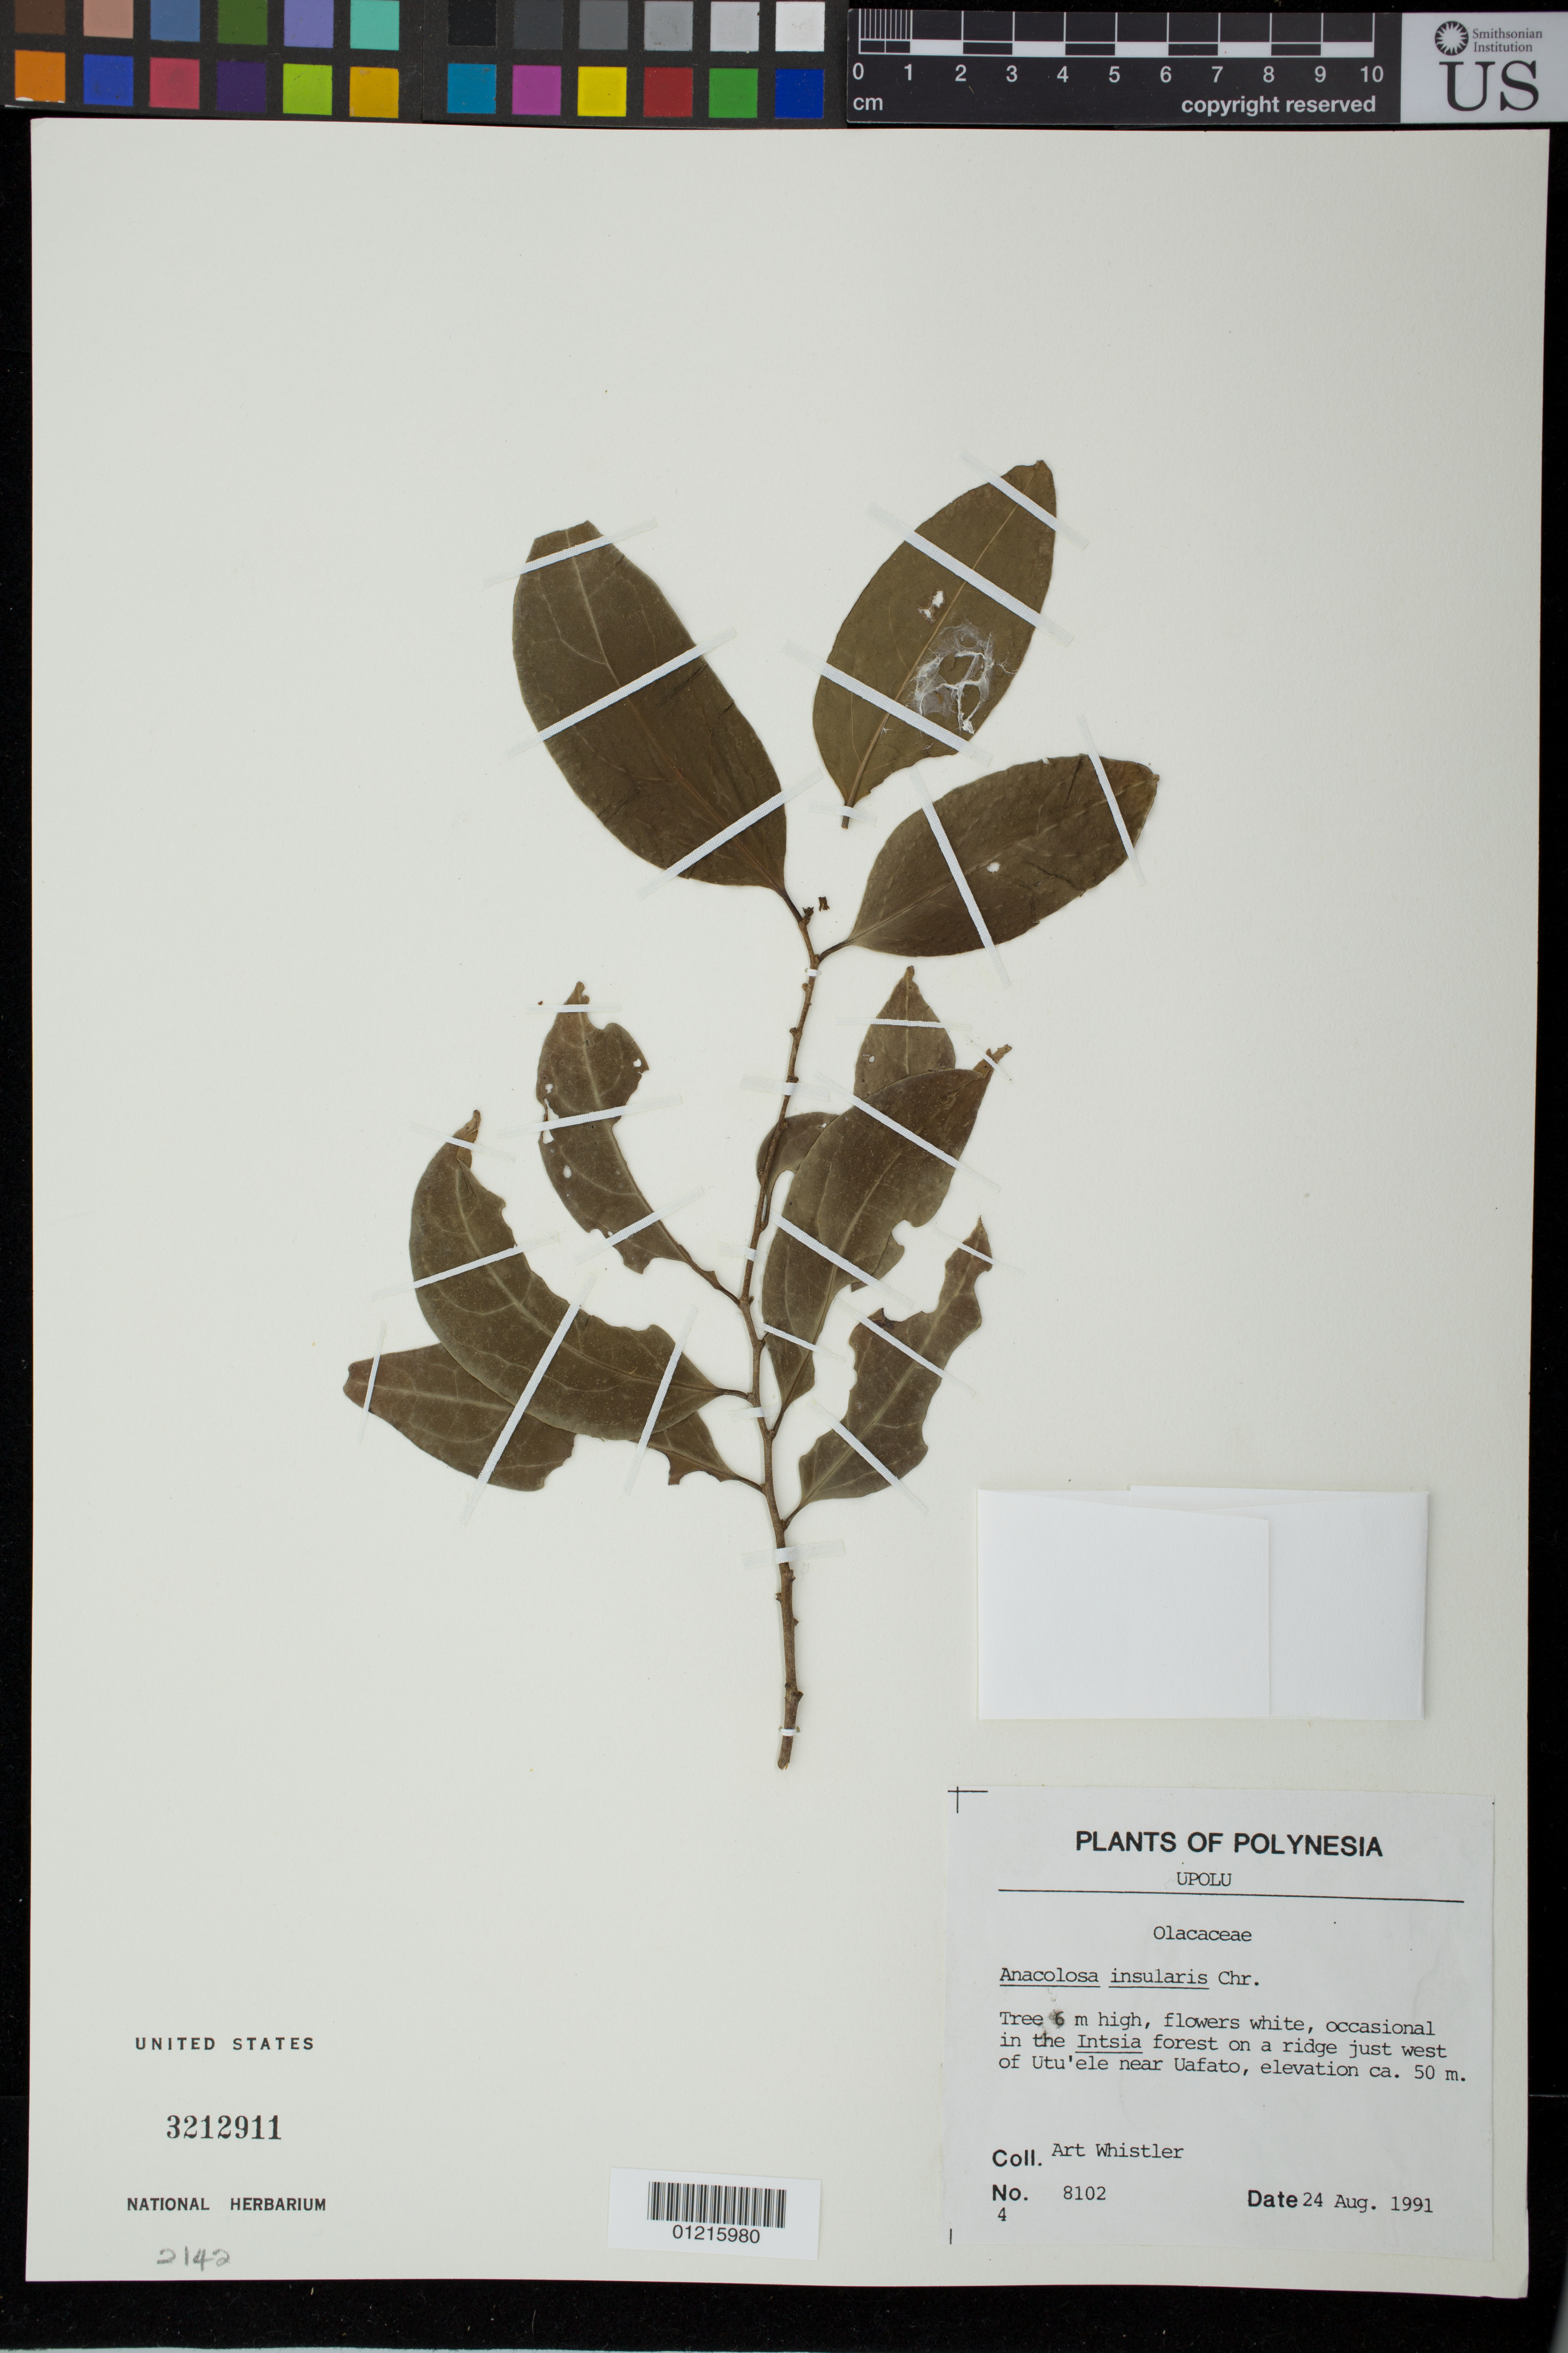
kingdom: Plantae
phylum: Tracheophyta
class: Magnoliopsida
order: Santalales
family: Aptandraceae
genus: Anacolosa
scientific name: Anacolosa insularis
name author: Christoph.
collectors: A. Whistler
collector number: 8102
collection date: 1991-08-24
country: Samoa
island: Upolu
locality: In the Intsia forest on a ridge just west of Utu'ele near Uafato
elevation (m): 50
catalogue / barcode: US 3212911